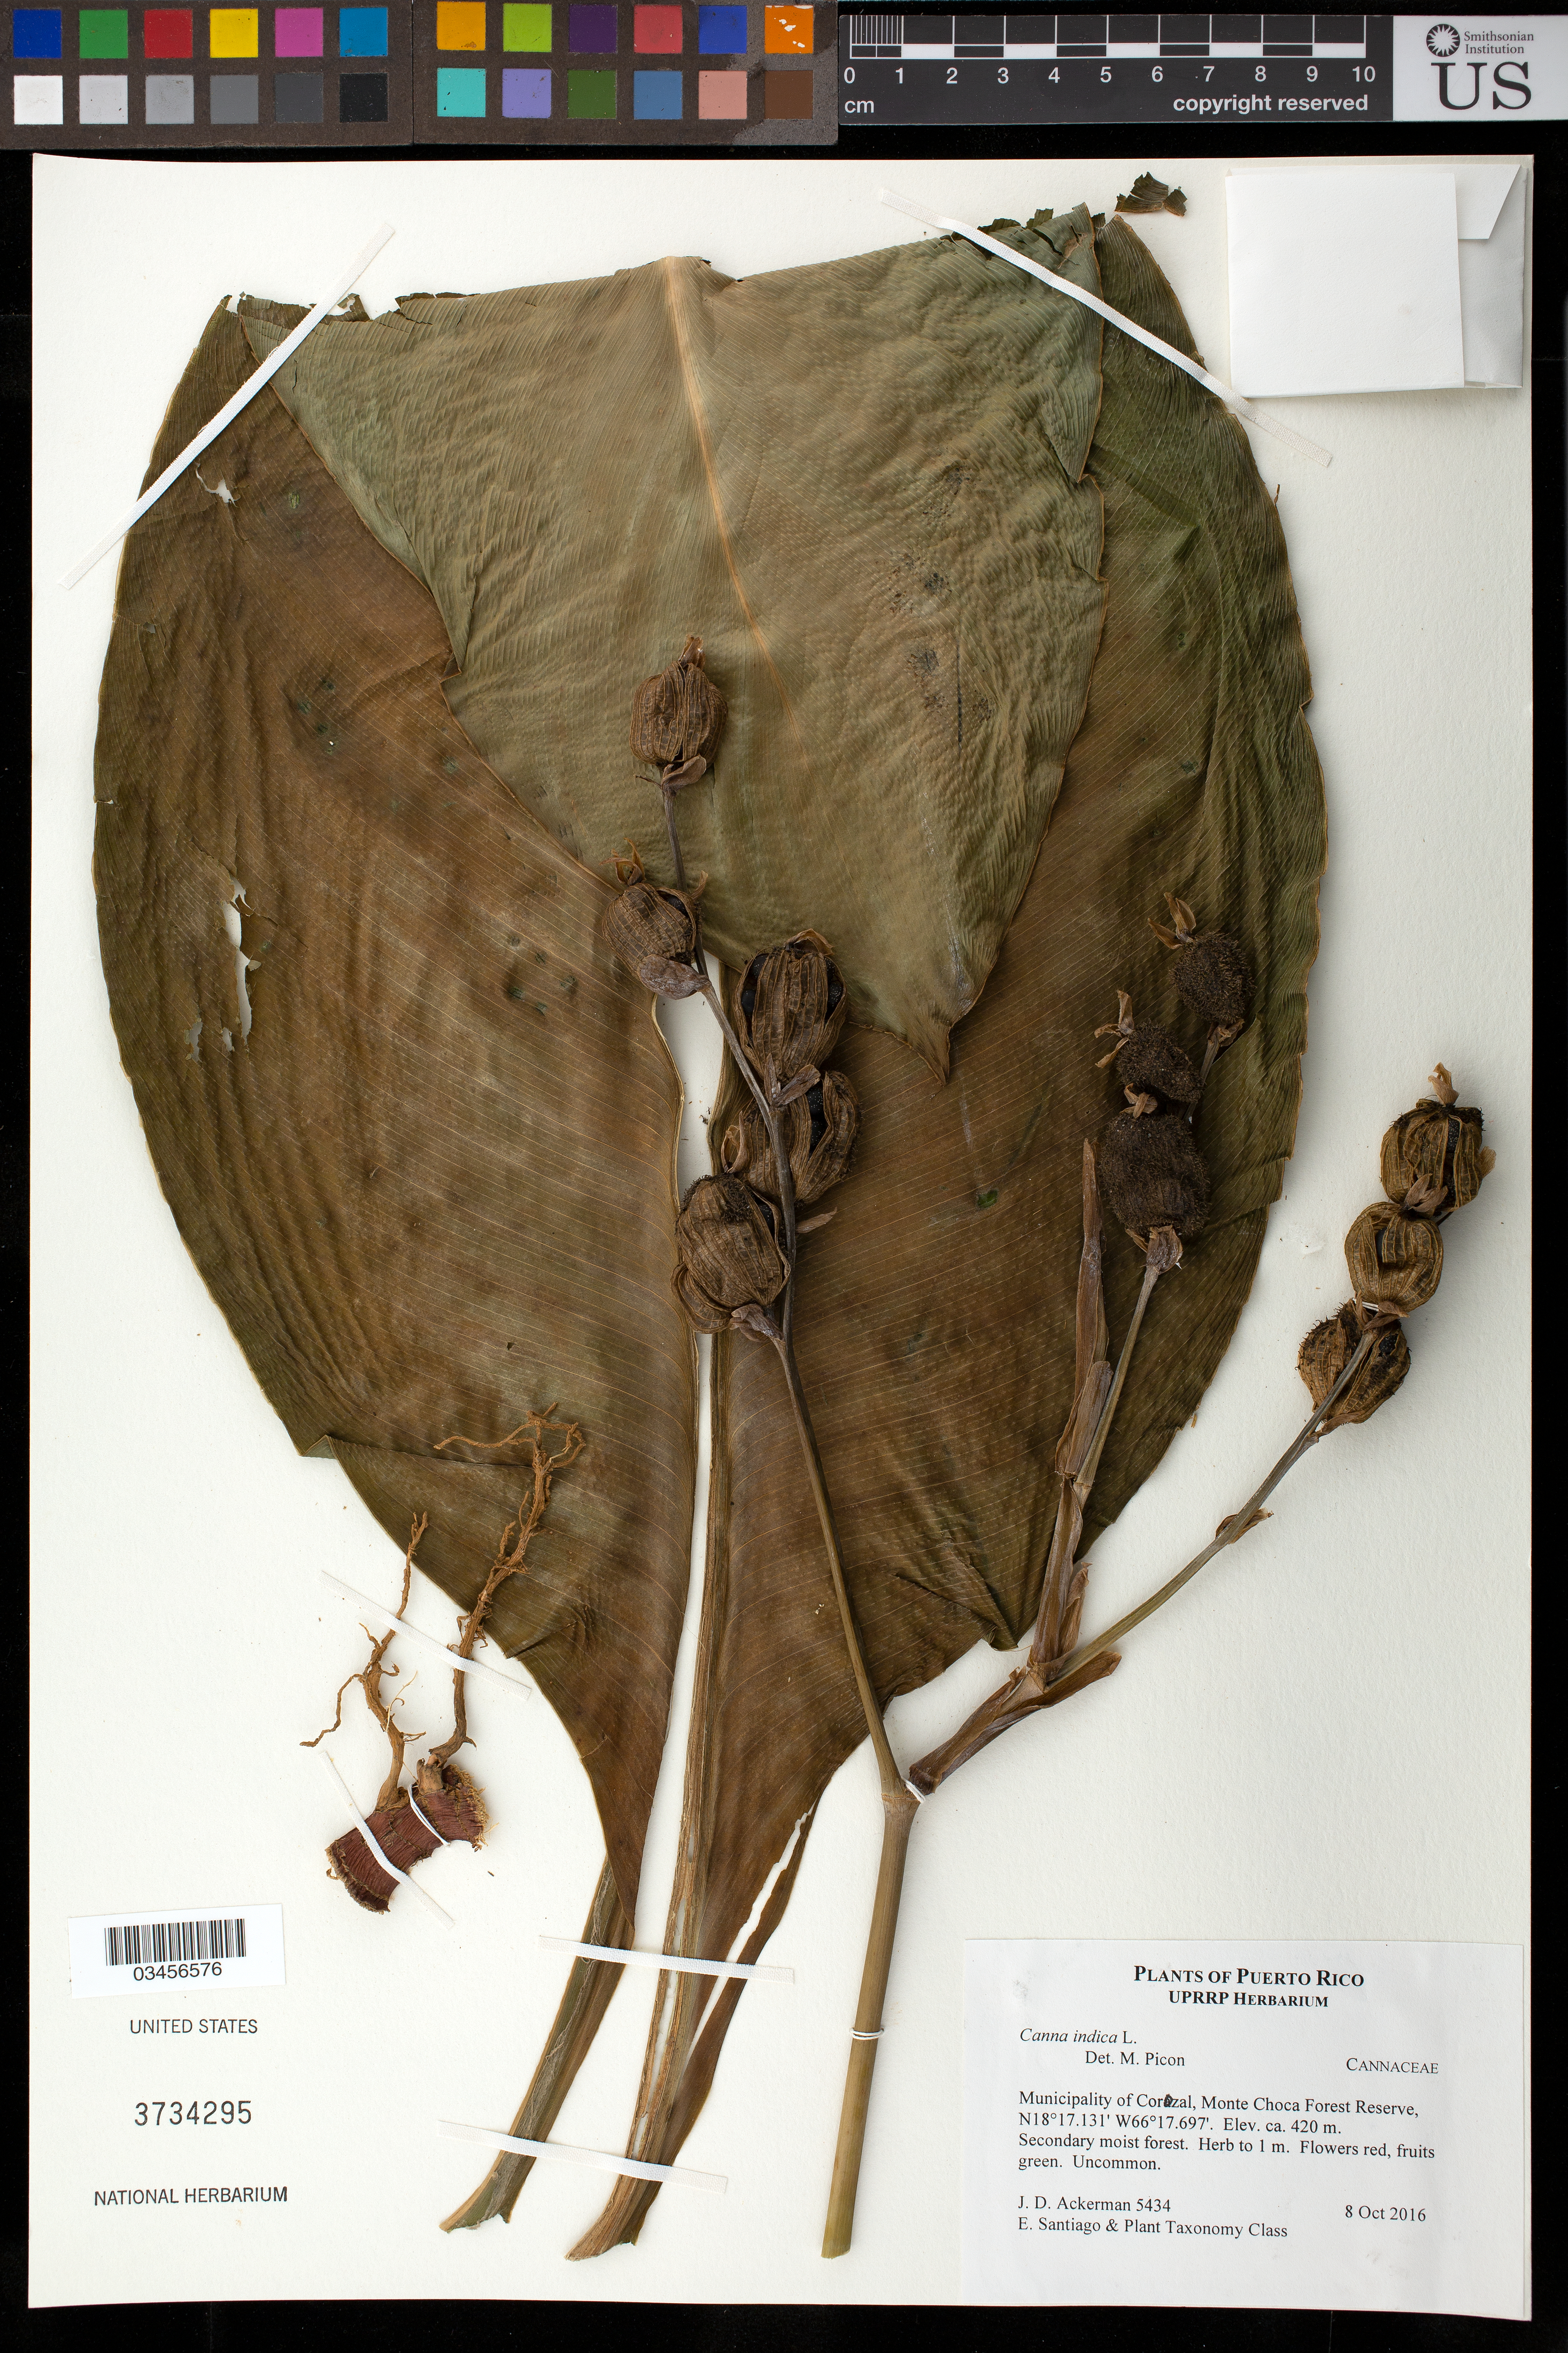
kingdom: Plantae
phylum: Tracheophyta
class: Liliopsida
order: Zingiberales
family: Cannaceae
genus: Canna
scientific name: Canna indica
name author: L.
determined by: Picon, M.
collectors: J. D. Ackerman, E. Santiago & UPR Plant Taxonomy Class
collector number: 5434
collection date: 2016-10-08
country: Puerto Rico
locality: Muncipality of Corozal, Monte Choca Forest Reserve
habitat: Secondary moist forest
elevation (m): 420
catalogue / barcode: US 3734295